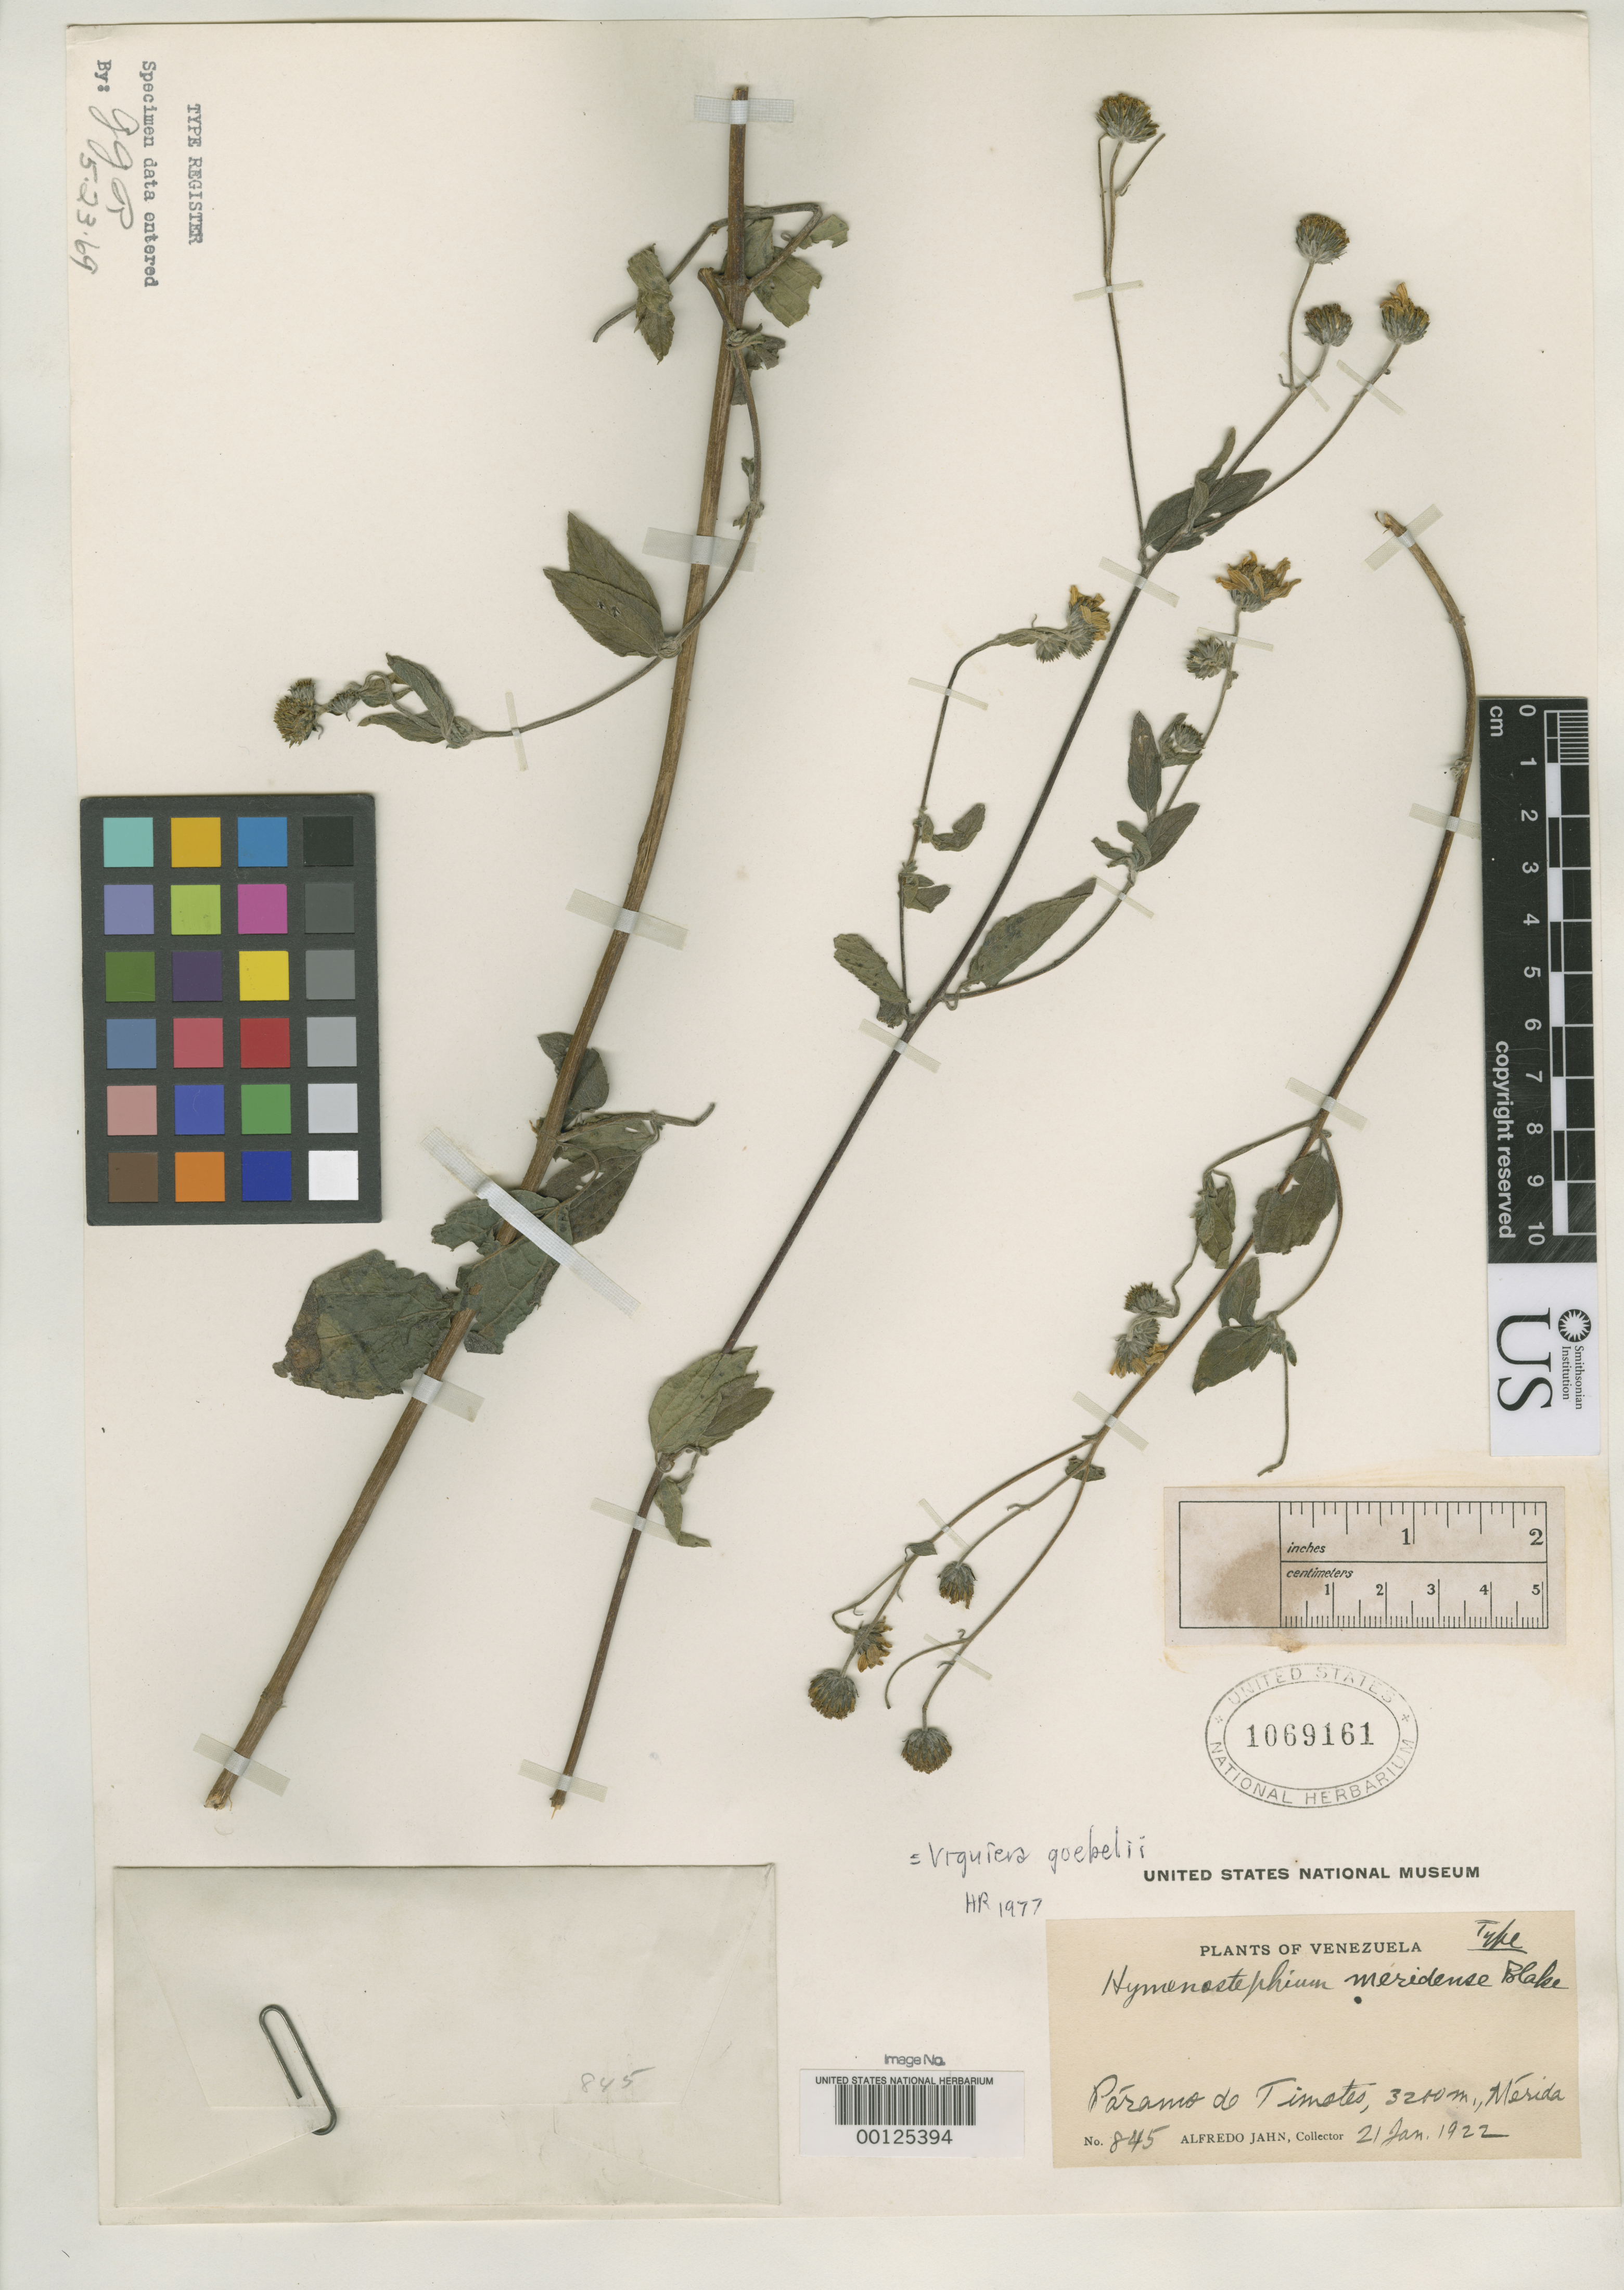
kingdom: Plantae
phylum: Tracheophyta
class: Magnoliopsida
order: Asterales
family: Asteraceae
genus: Hymenostephium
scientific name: Hymenostephium meridense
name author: S.F. Blake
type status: Holotype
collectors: A. Jahn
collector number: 845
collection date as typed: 21 Jan 1922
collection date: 1922-01-21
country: Venezuela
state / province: Mérida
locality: Páramo de Timotes.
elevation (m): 3200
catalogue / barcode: US 1069161